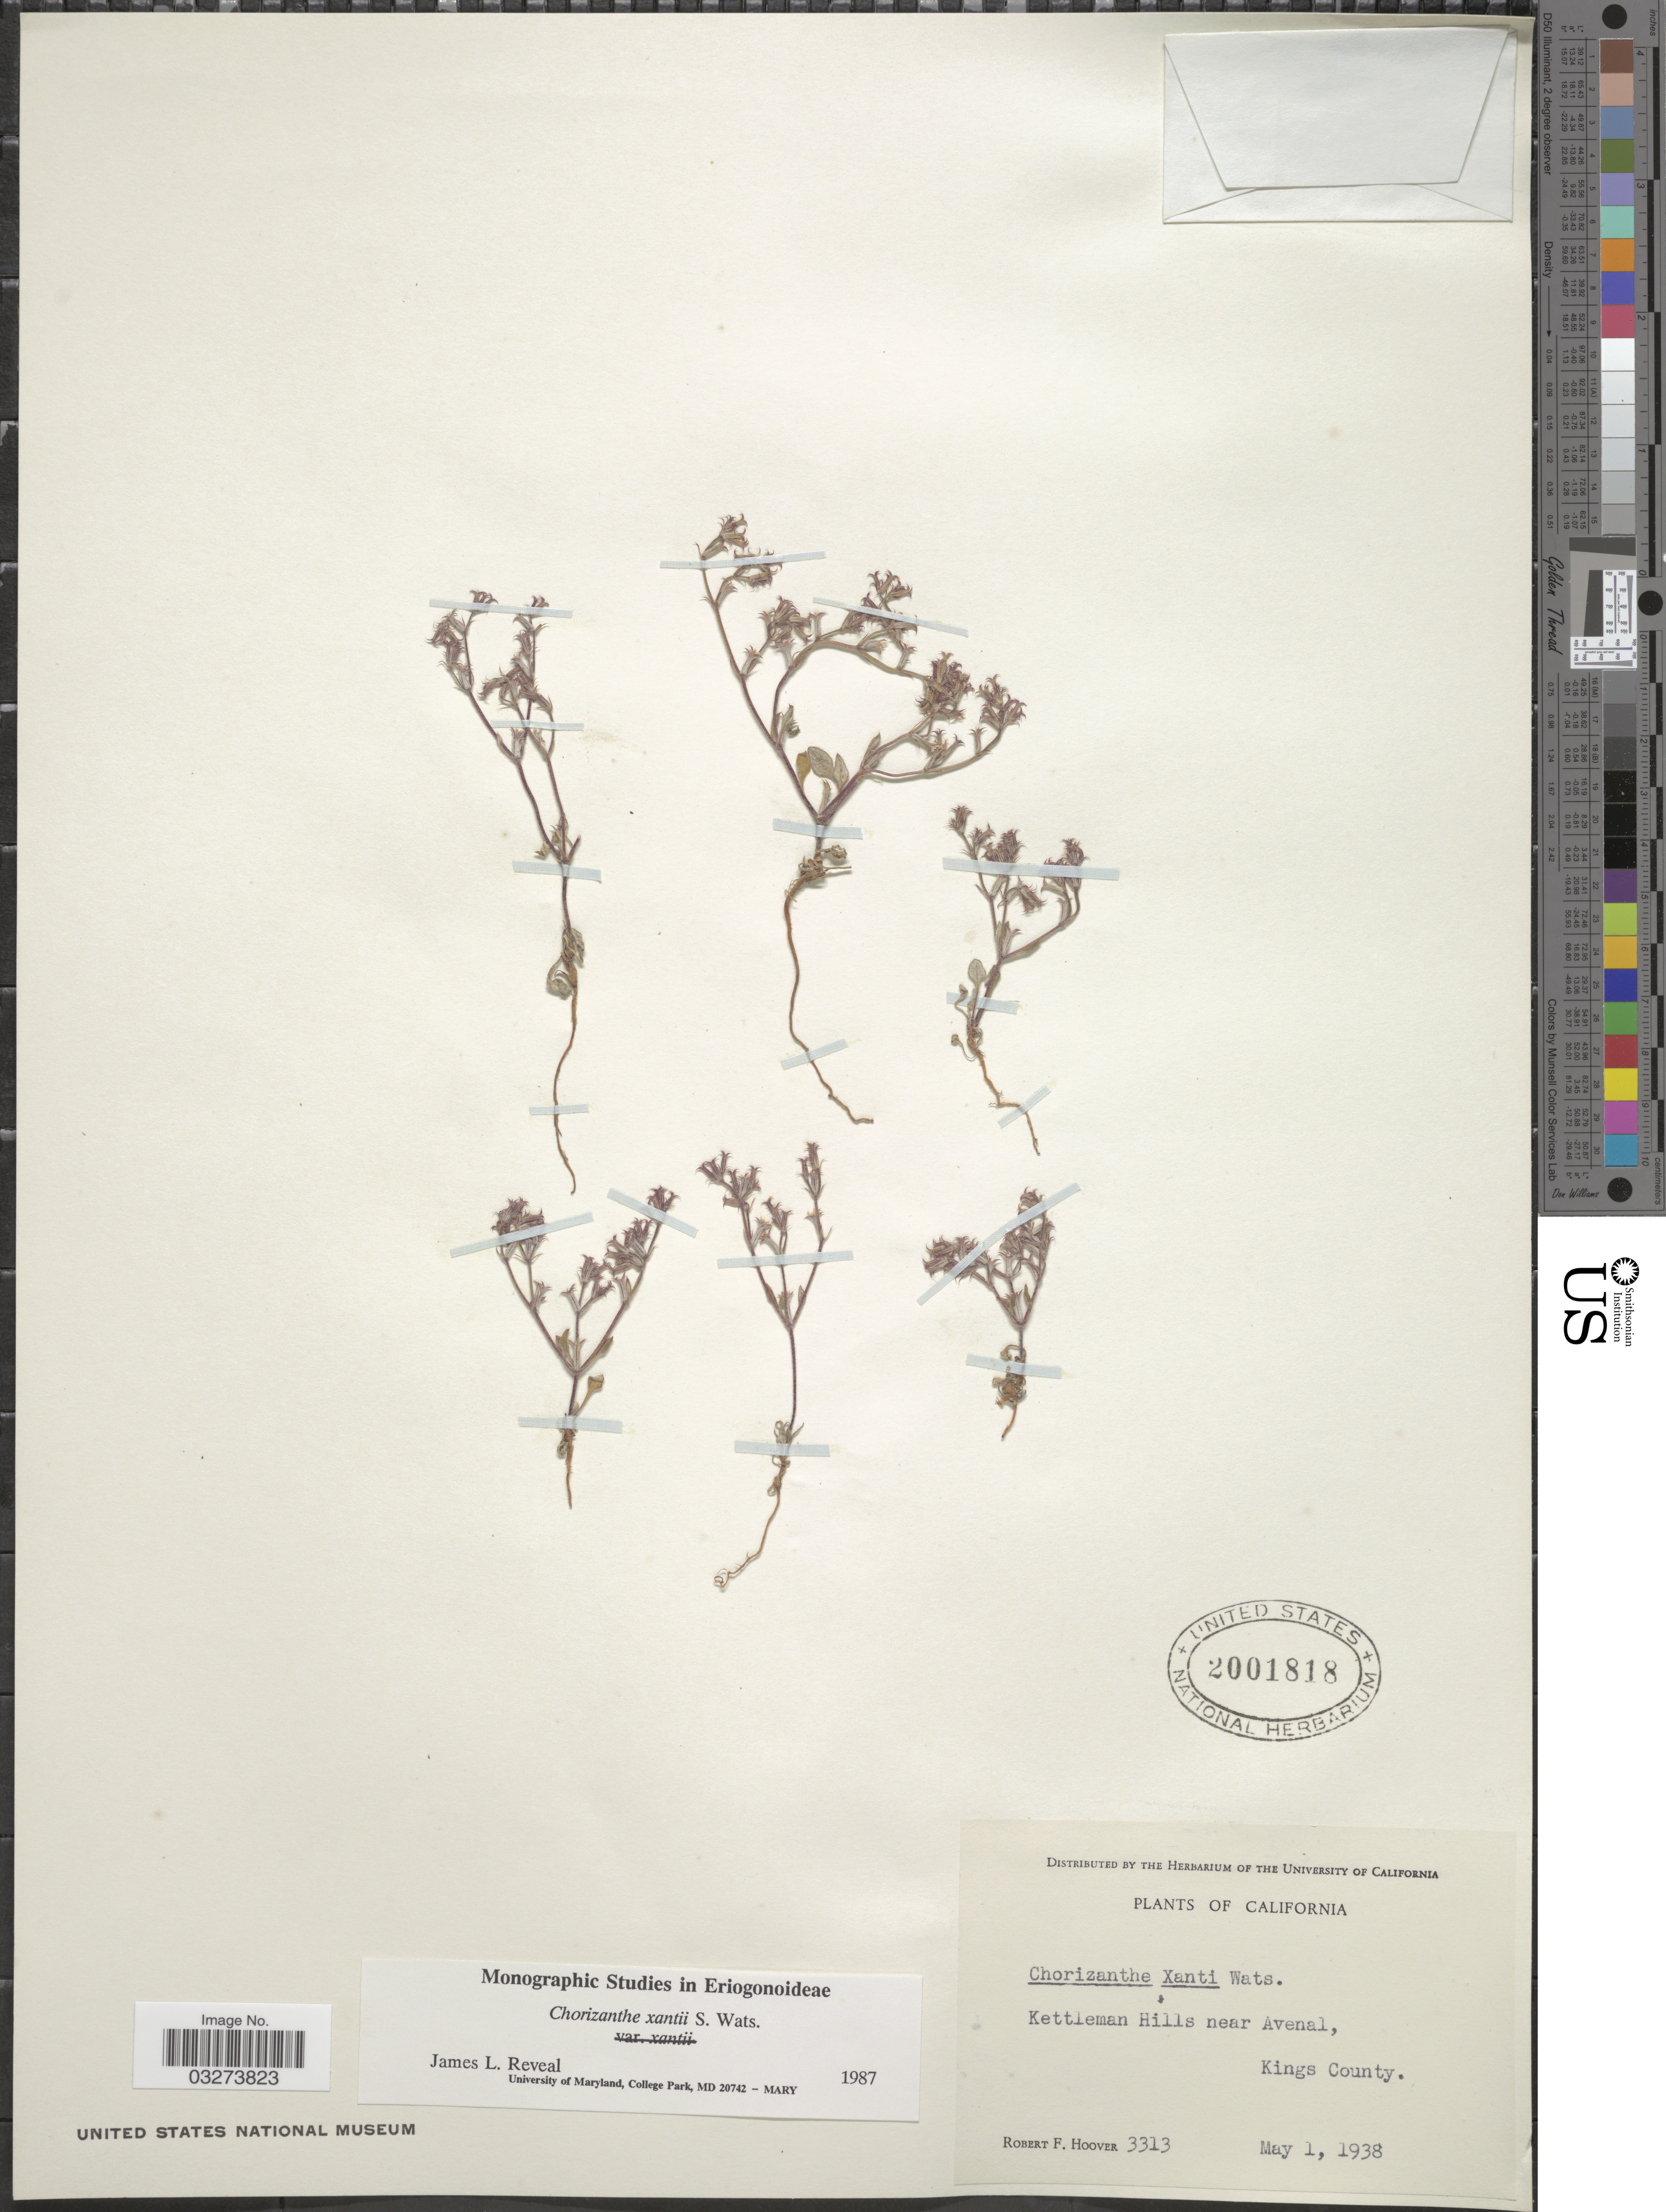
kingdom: Plantae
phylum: Tracheophyta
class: Magnoliopsida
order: Caryophyllales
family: Polygonaceae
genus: Chorizanthe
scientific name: Chorizanthe xanti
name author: S. Watson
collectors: R. F. Hoover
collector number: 3313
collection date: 1938-05-01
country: United States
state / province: California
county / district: Kings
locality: Kettleman Hills near Avenal, Kings County.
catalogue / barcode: US 2001818